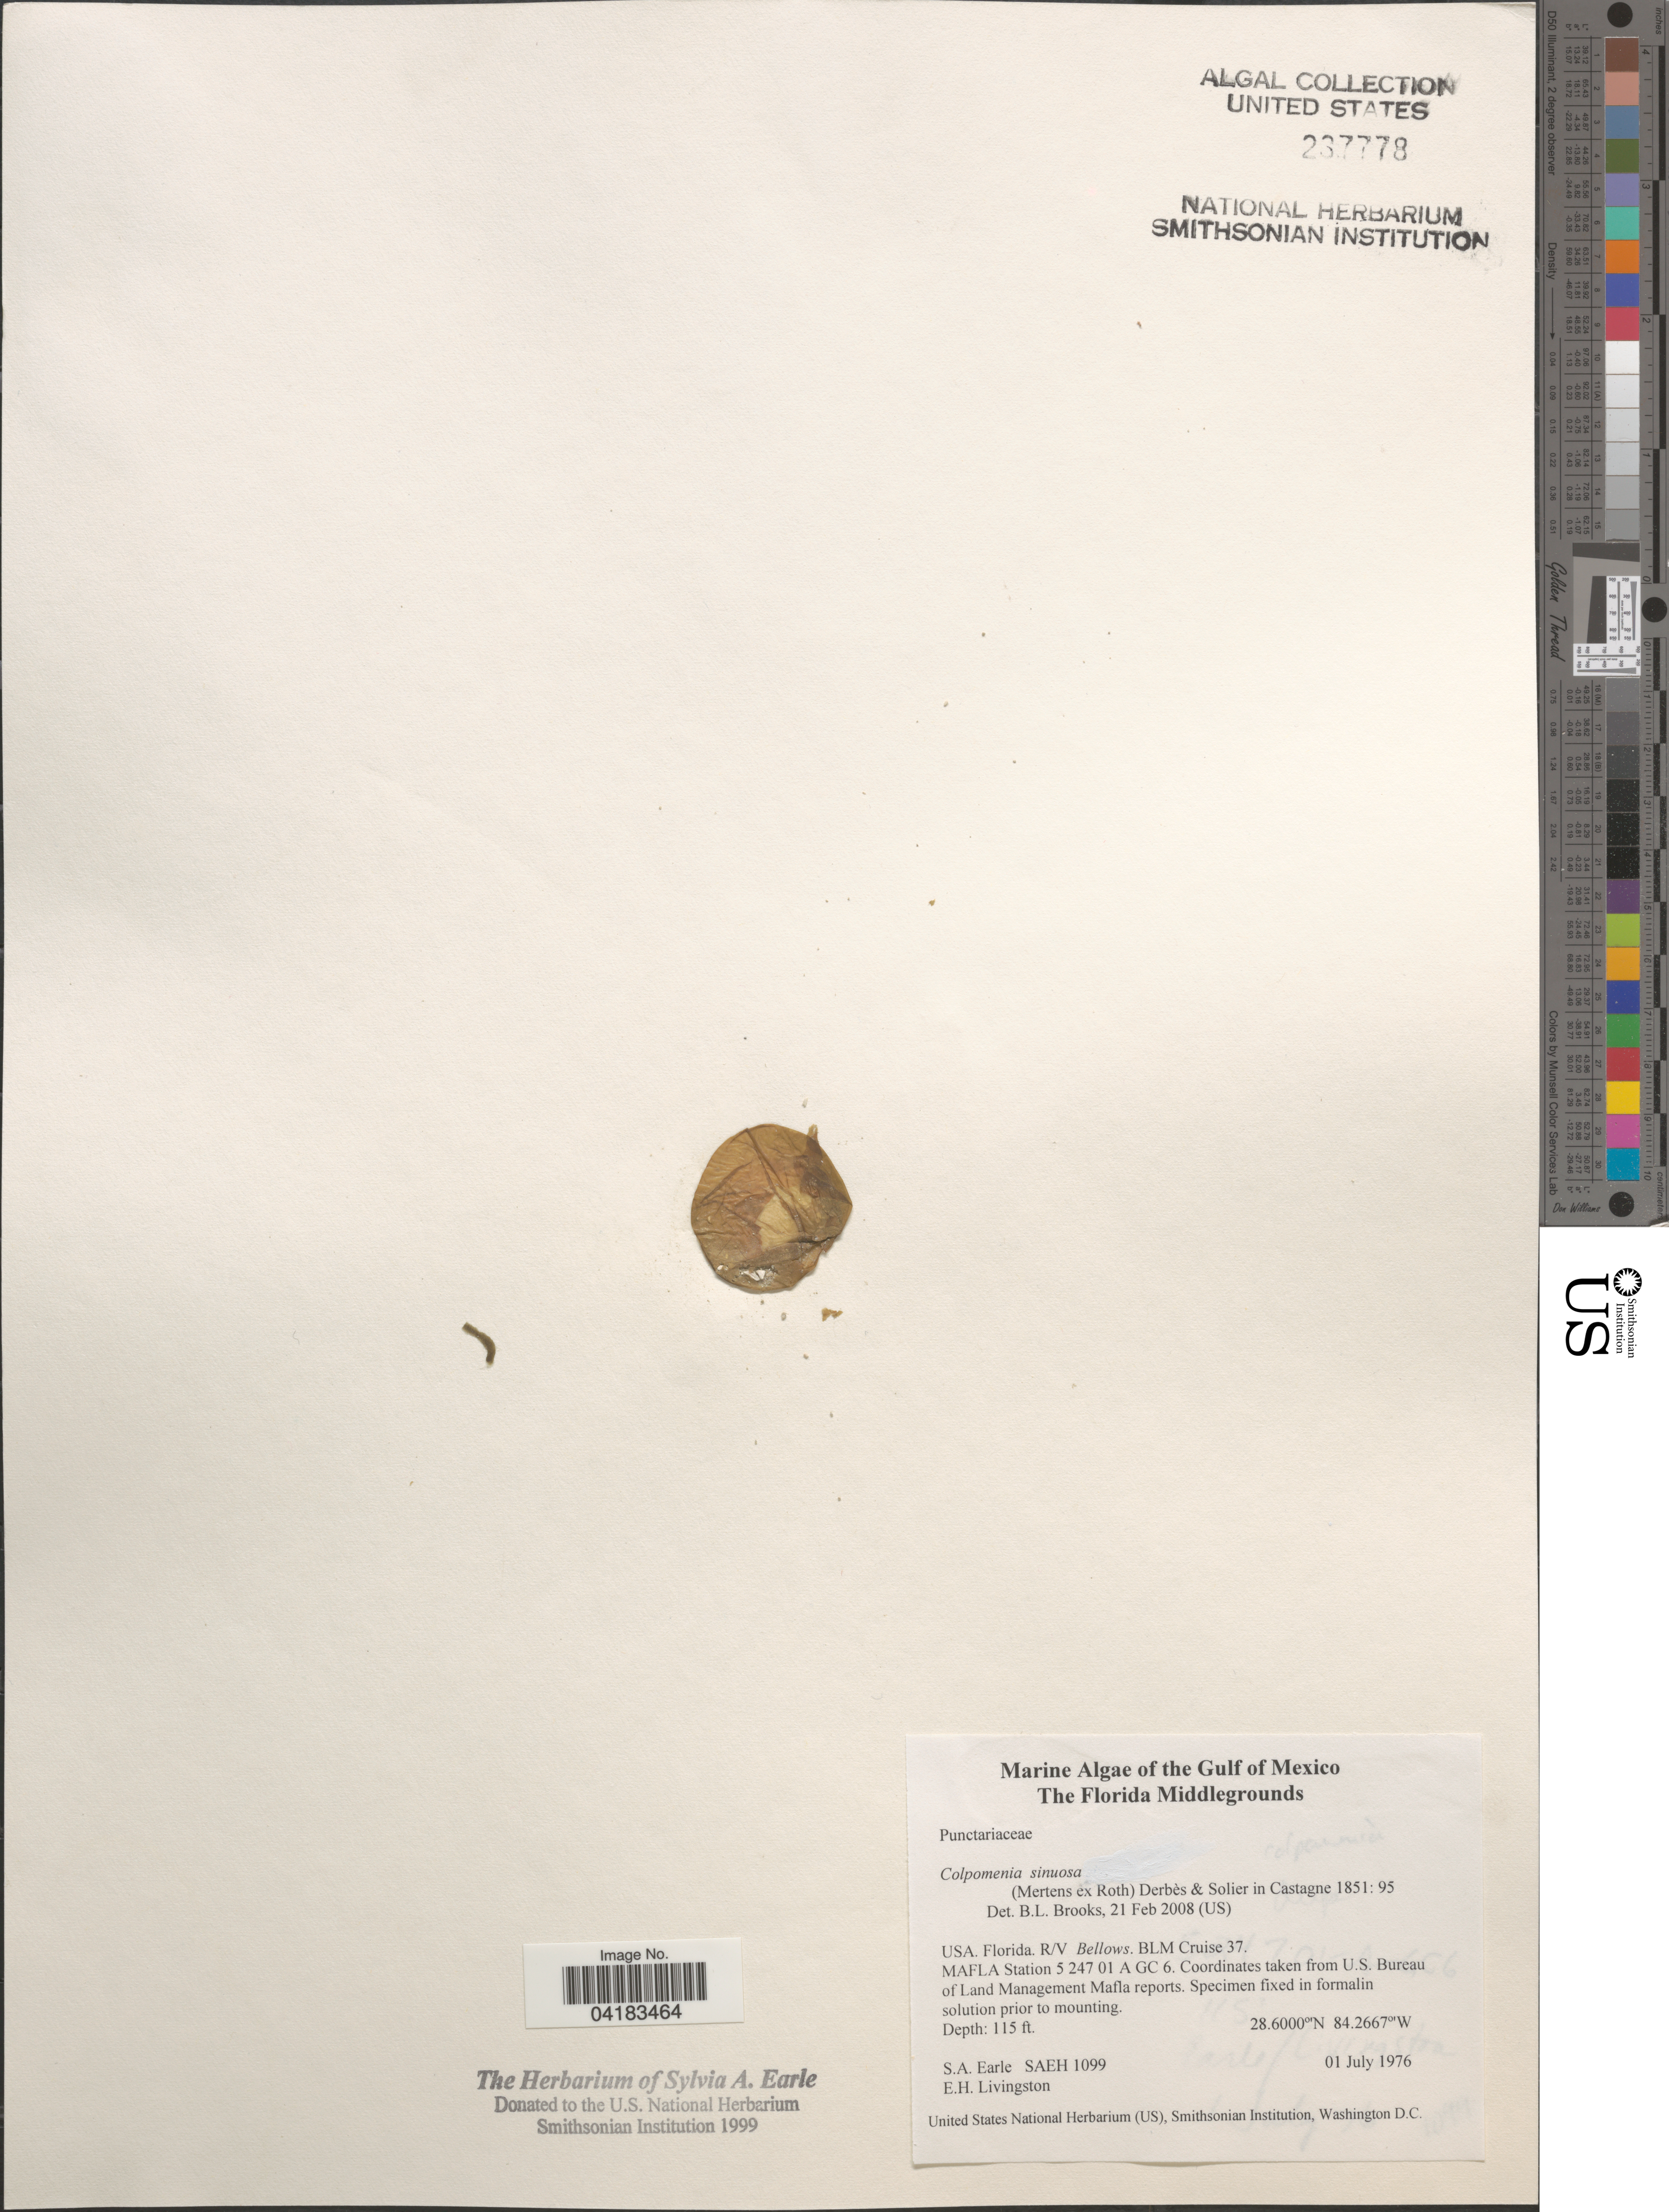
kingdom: Chromista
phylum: Ochrophyta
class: Phaeophyceae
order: Scytosiphonales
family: Scytosiphonaceae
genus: Colpomenia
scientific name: Colpomenia sinuosa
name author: (K. Mert. ex Roth) Derbes & Solier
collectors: S. A. Earle & E. Livingston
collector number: SAEH1099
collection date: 1976-07-01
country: United States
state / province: Florida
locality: The Gulf of Mexico. The Florida Middlegrounds. R/V Bellows. BLM Cruise 37. MAFLA Station 5 247 01 A GC 6.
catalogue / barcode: US 237778